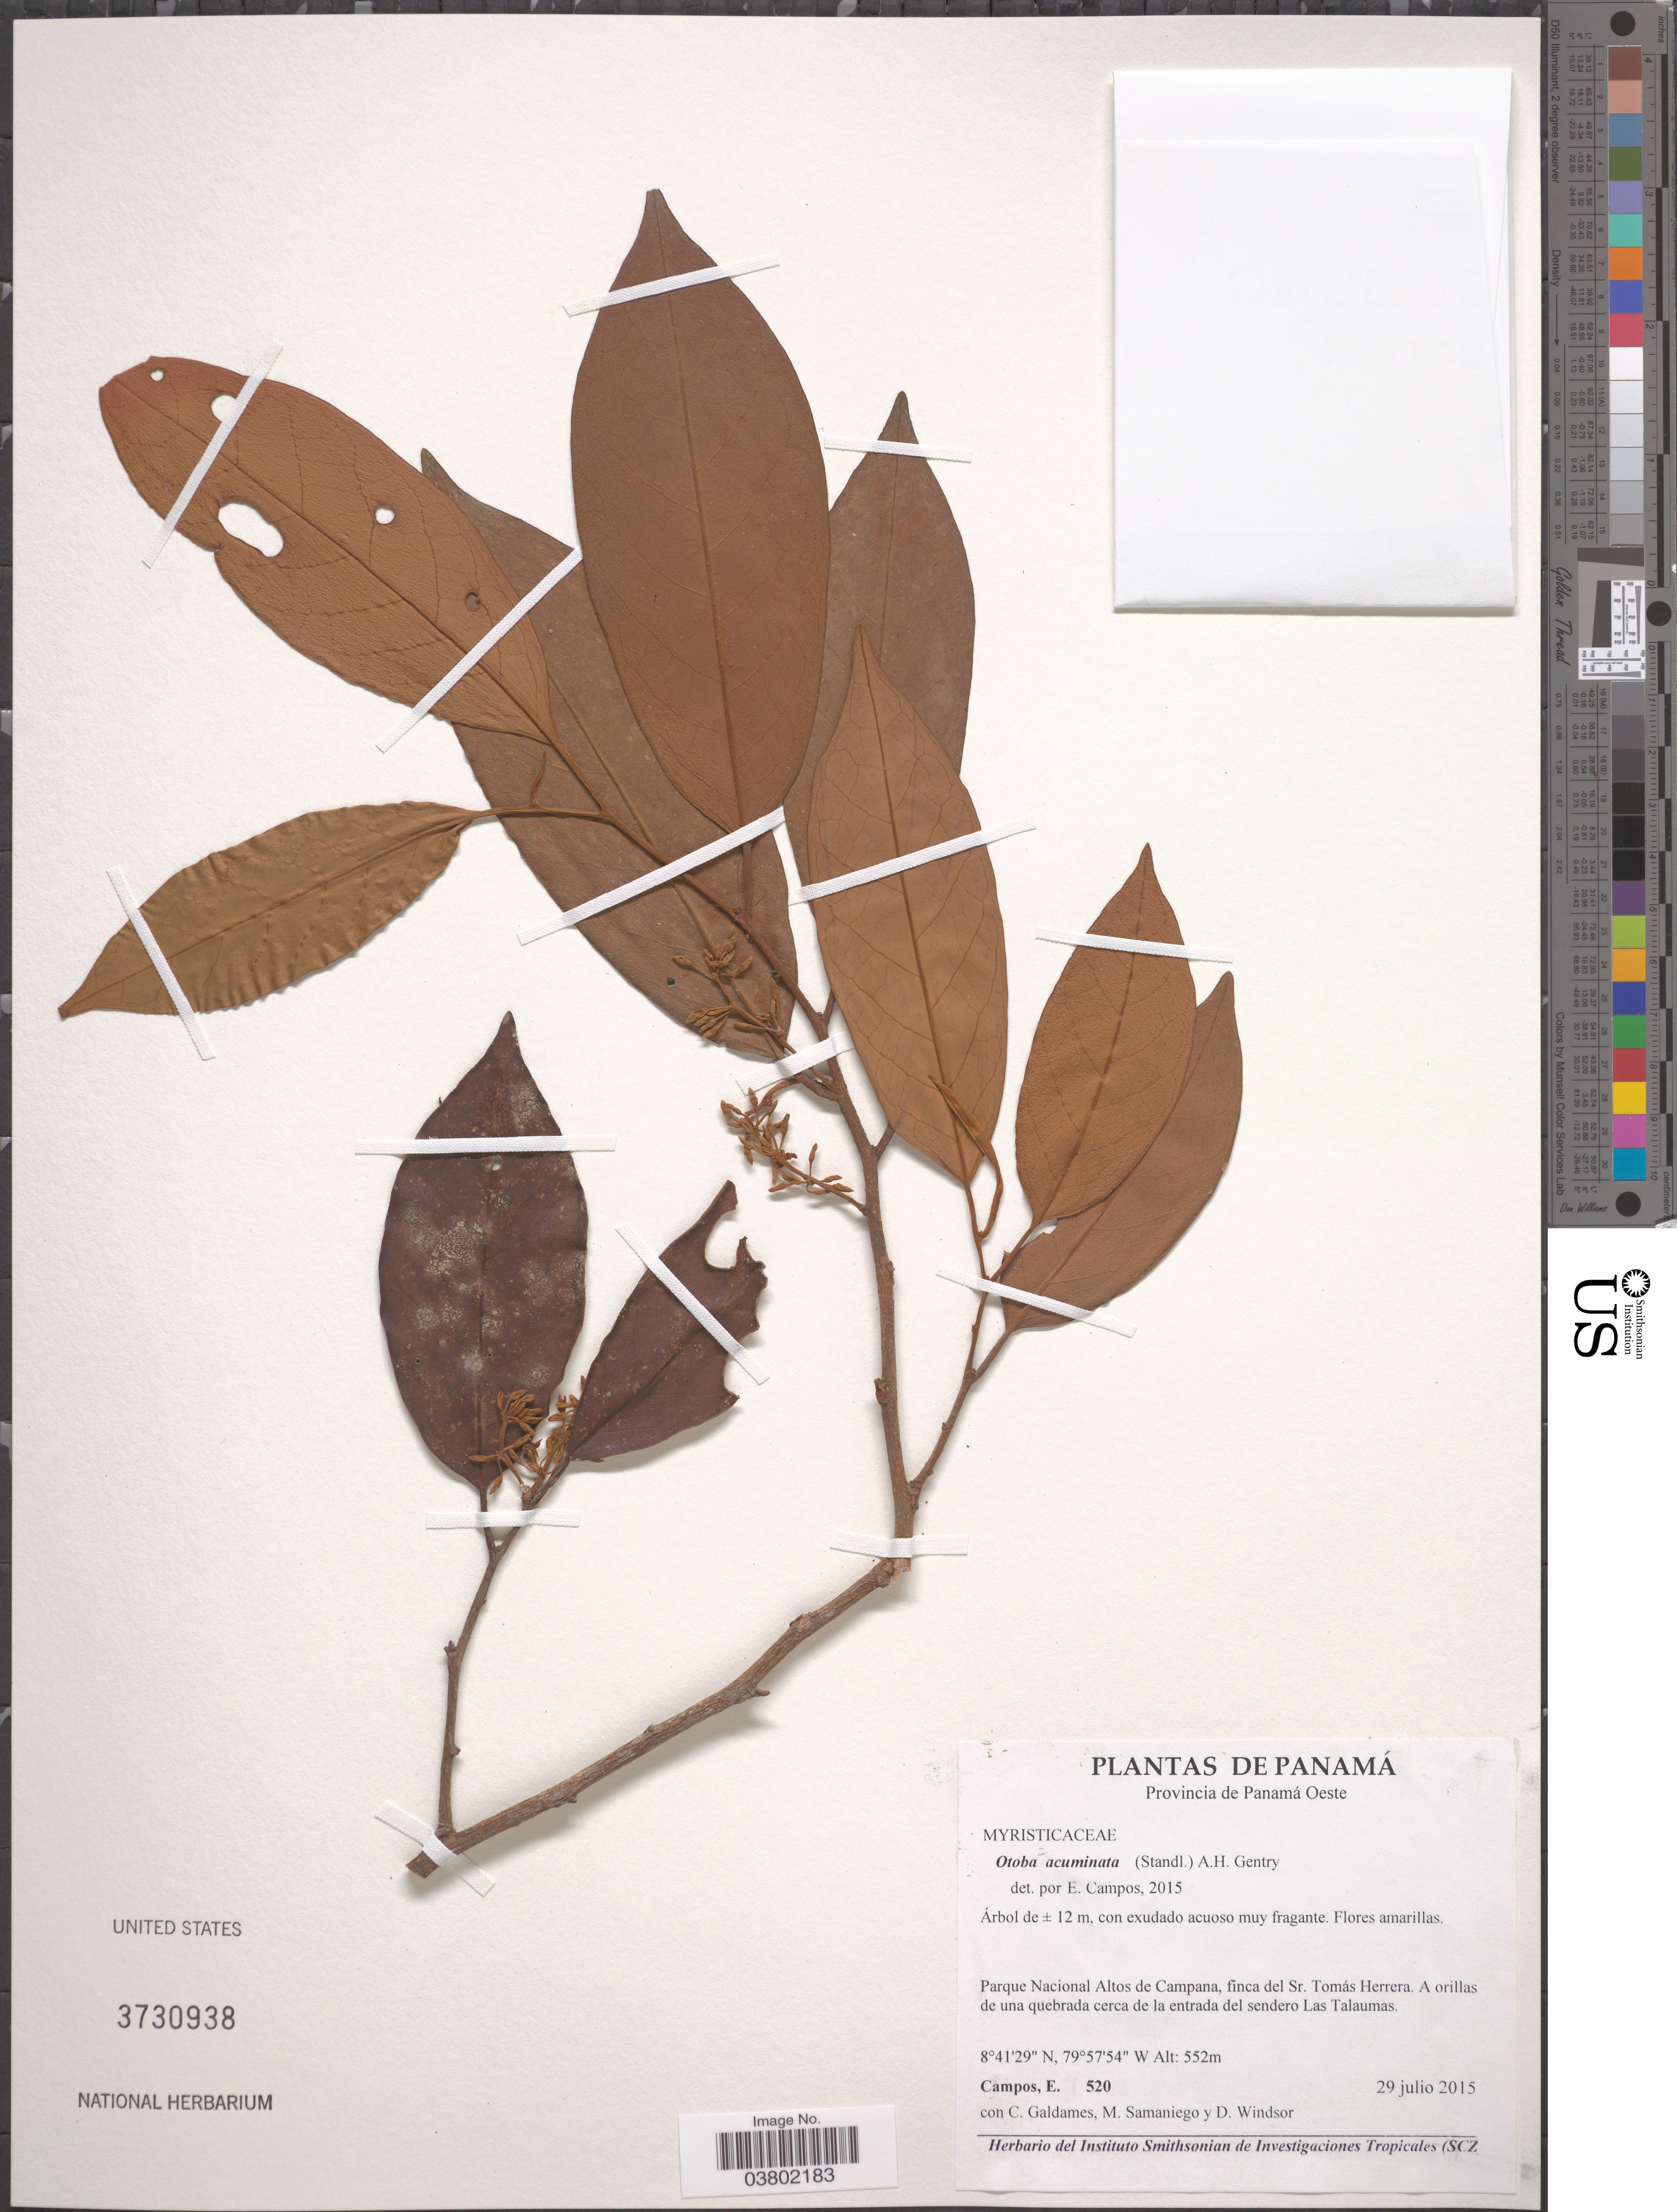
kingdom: Plantae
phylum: Tracheophyta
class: Magnoliopsida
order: Magnoliales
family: Myristicaceae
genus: Otoba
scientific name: Otoba acuminata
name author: (Standl.) A.H. Gentry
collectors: E. Campos, C. Galdames, M. Samaniego & D. Windsor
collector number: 520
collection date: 2015-07-29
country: Panama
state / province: Panamá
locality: Provincia Panamá Oeste. Parque Nacional Altos de Campana, finca del Sr. Tomás Herrera. A orillas de una quebrada cerca de la entrada del sendero Las Talaumas.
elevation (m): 552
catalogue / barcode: US 3730938